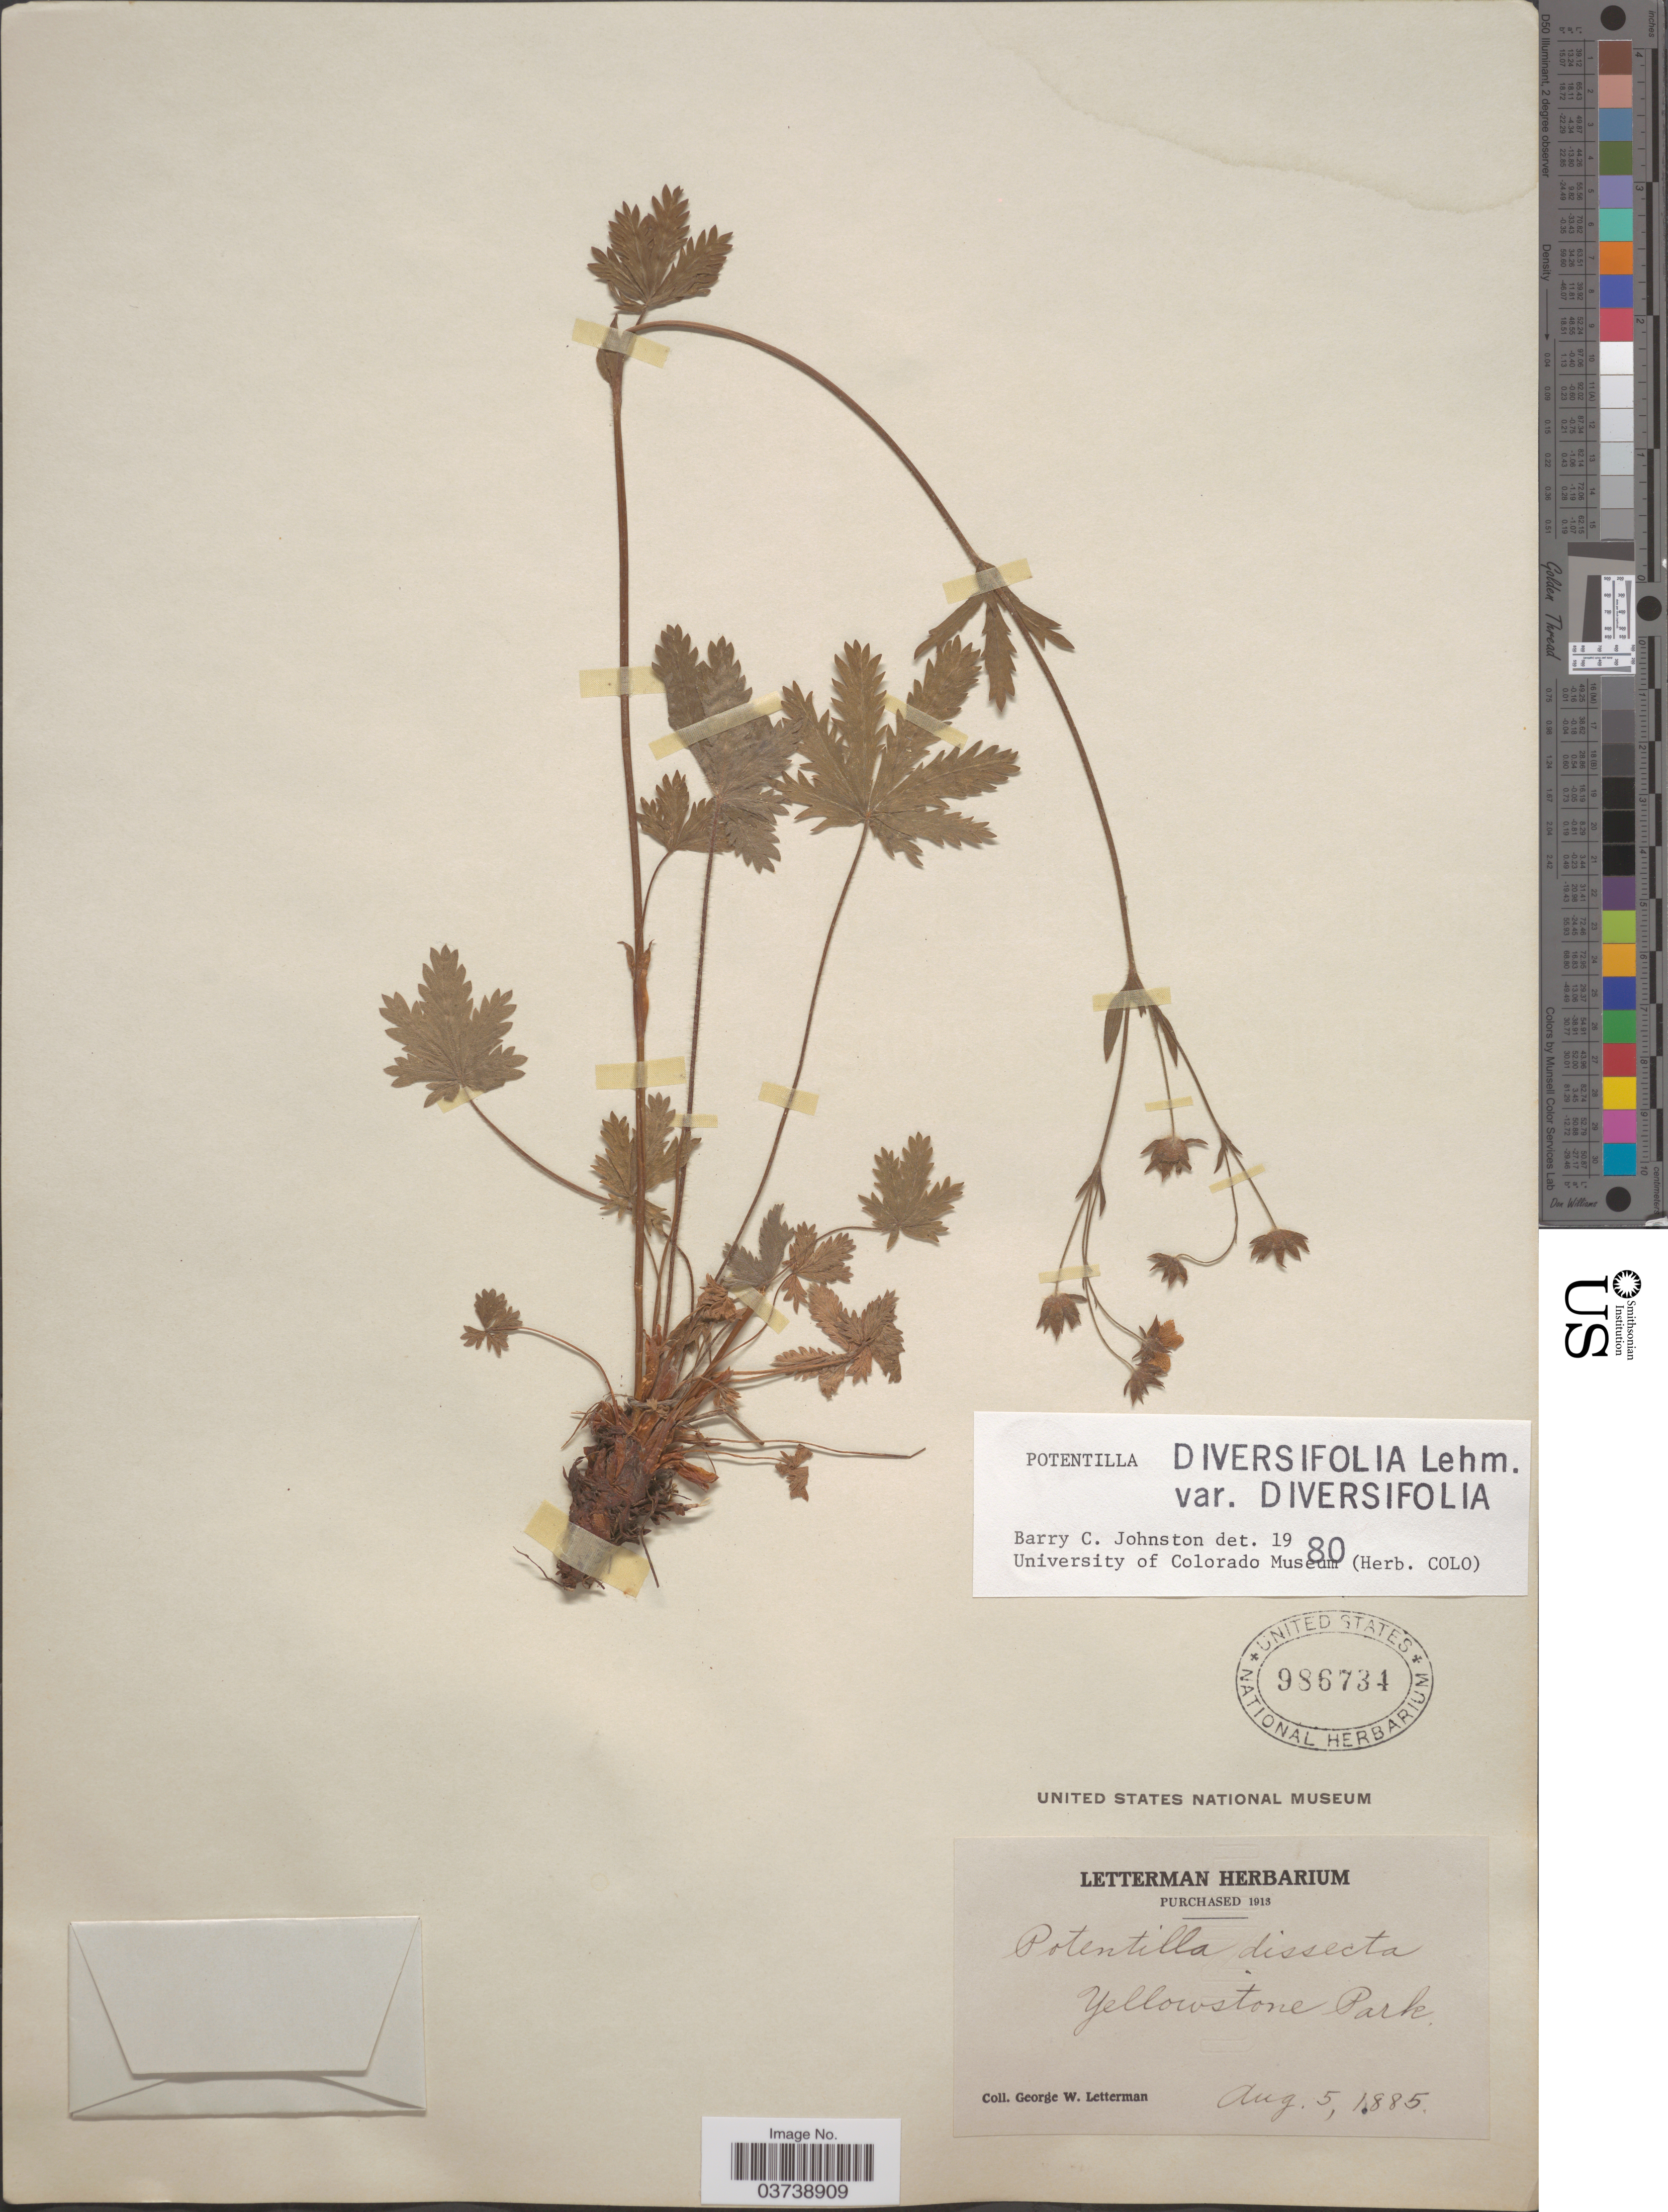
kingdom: Plantae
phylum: Tracheophyta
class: Magnoliopsida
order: Rosales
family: Rosaceae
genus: Potentilla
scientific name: Potentilla diversifolia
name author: Lehm.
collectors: G. W. Letterman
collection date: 1885-08-05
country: United States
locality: Yellowstone Park.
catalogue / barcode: US 986734